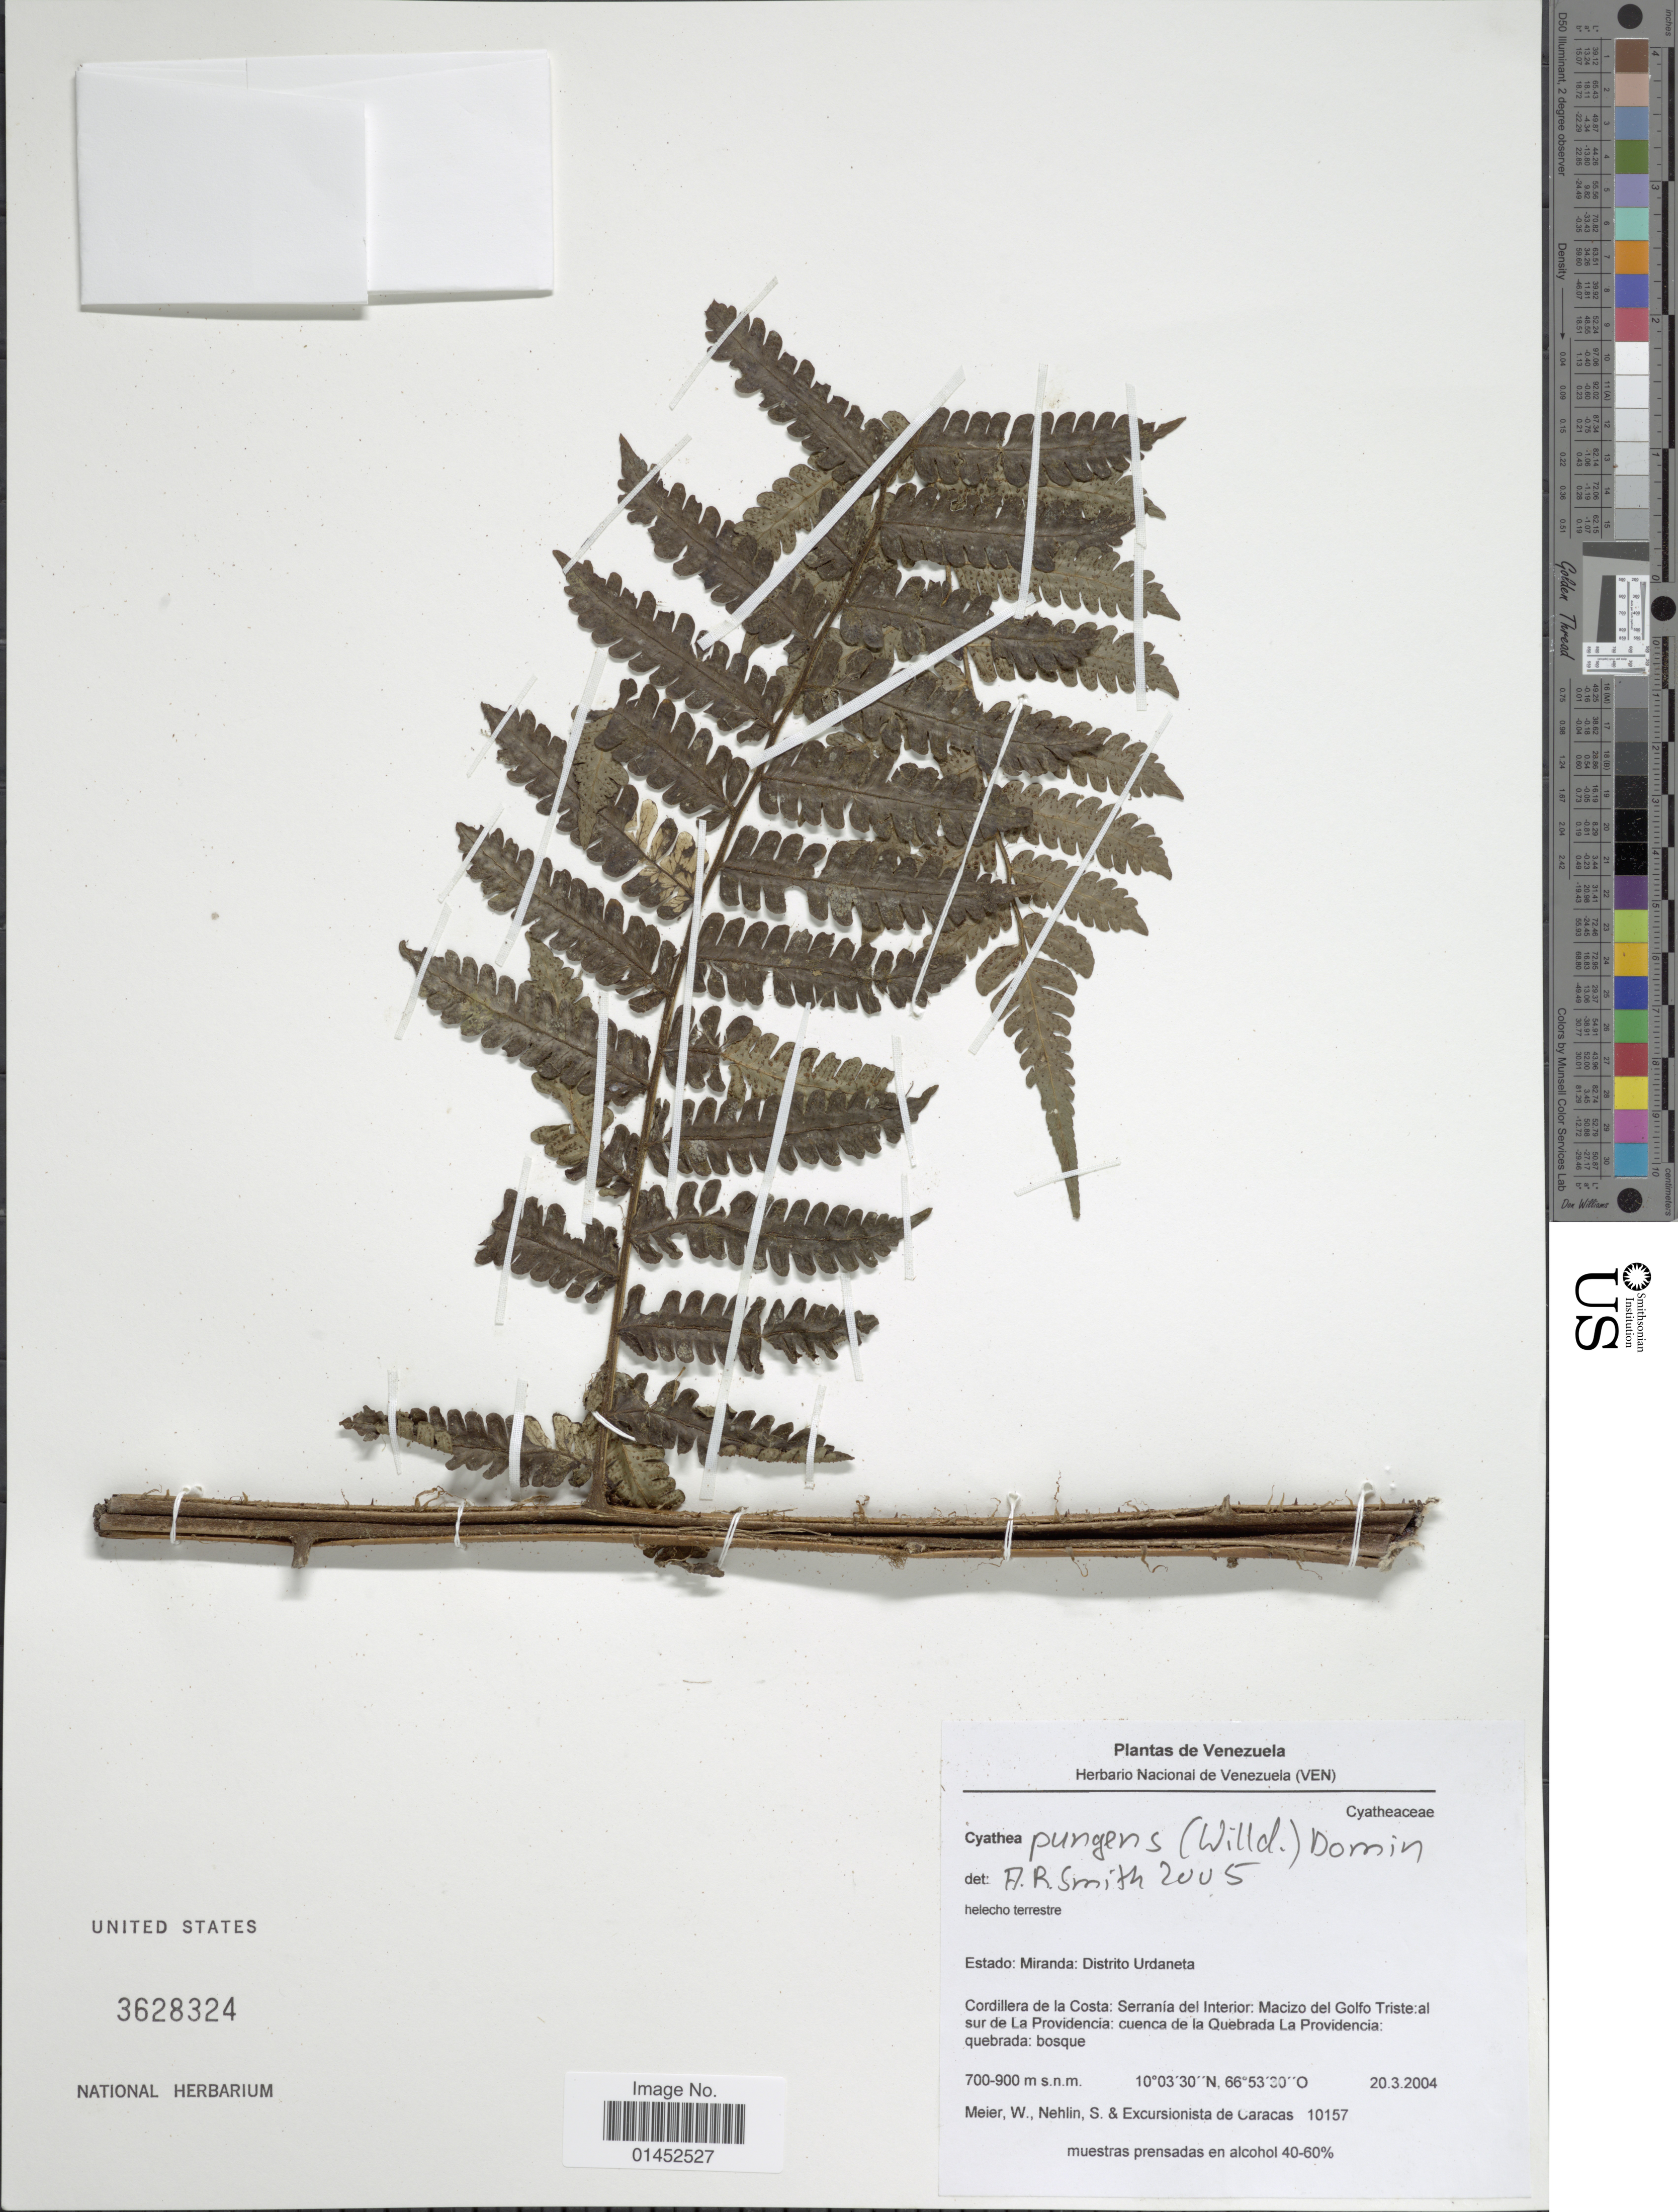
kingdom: Plantae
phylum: Tracheophyta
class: Polypodiopsida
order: Cyatheales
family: Cyatheaceae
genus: Cyathea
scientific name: Cyathea pungens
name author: (Willd.) Domin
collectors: W. Meier, S. Nehlin & Excursionista de Caracas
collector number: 10157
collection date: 2004-03-20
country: Venezuela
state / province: Miranda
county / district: Urdaneta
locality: Cordillera de la Costa: Serrania del Interior: Macizo del Golfo Triste: al sur de La Providencia: cuenca de la Quebrada La Providencia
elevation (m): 700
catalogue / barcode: US 3628324